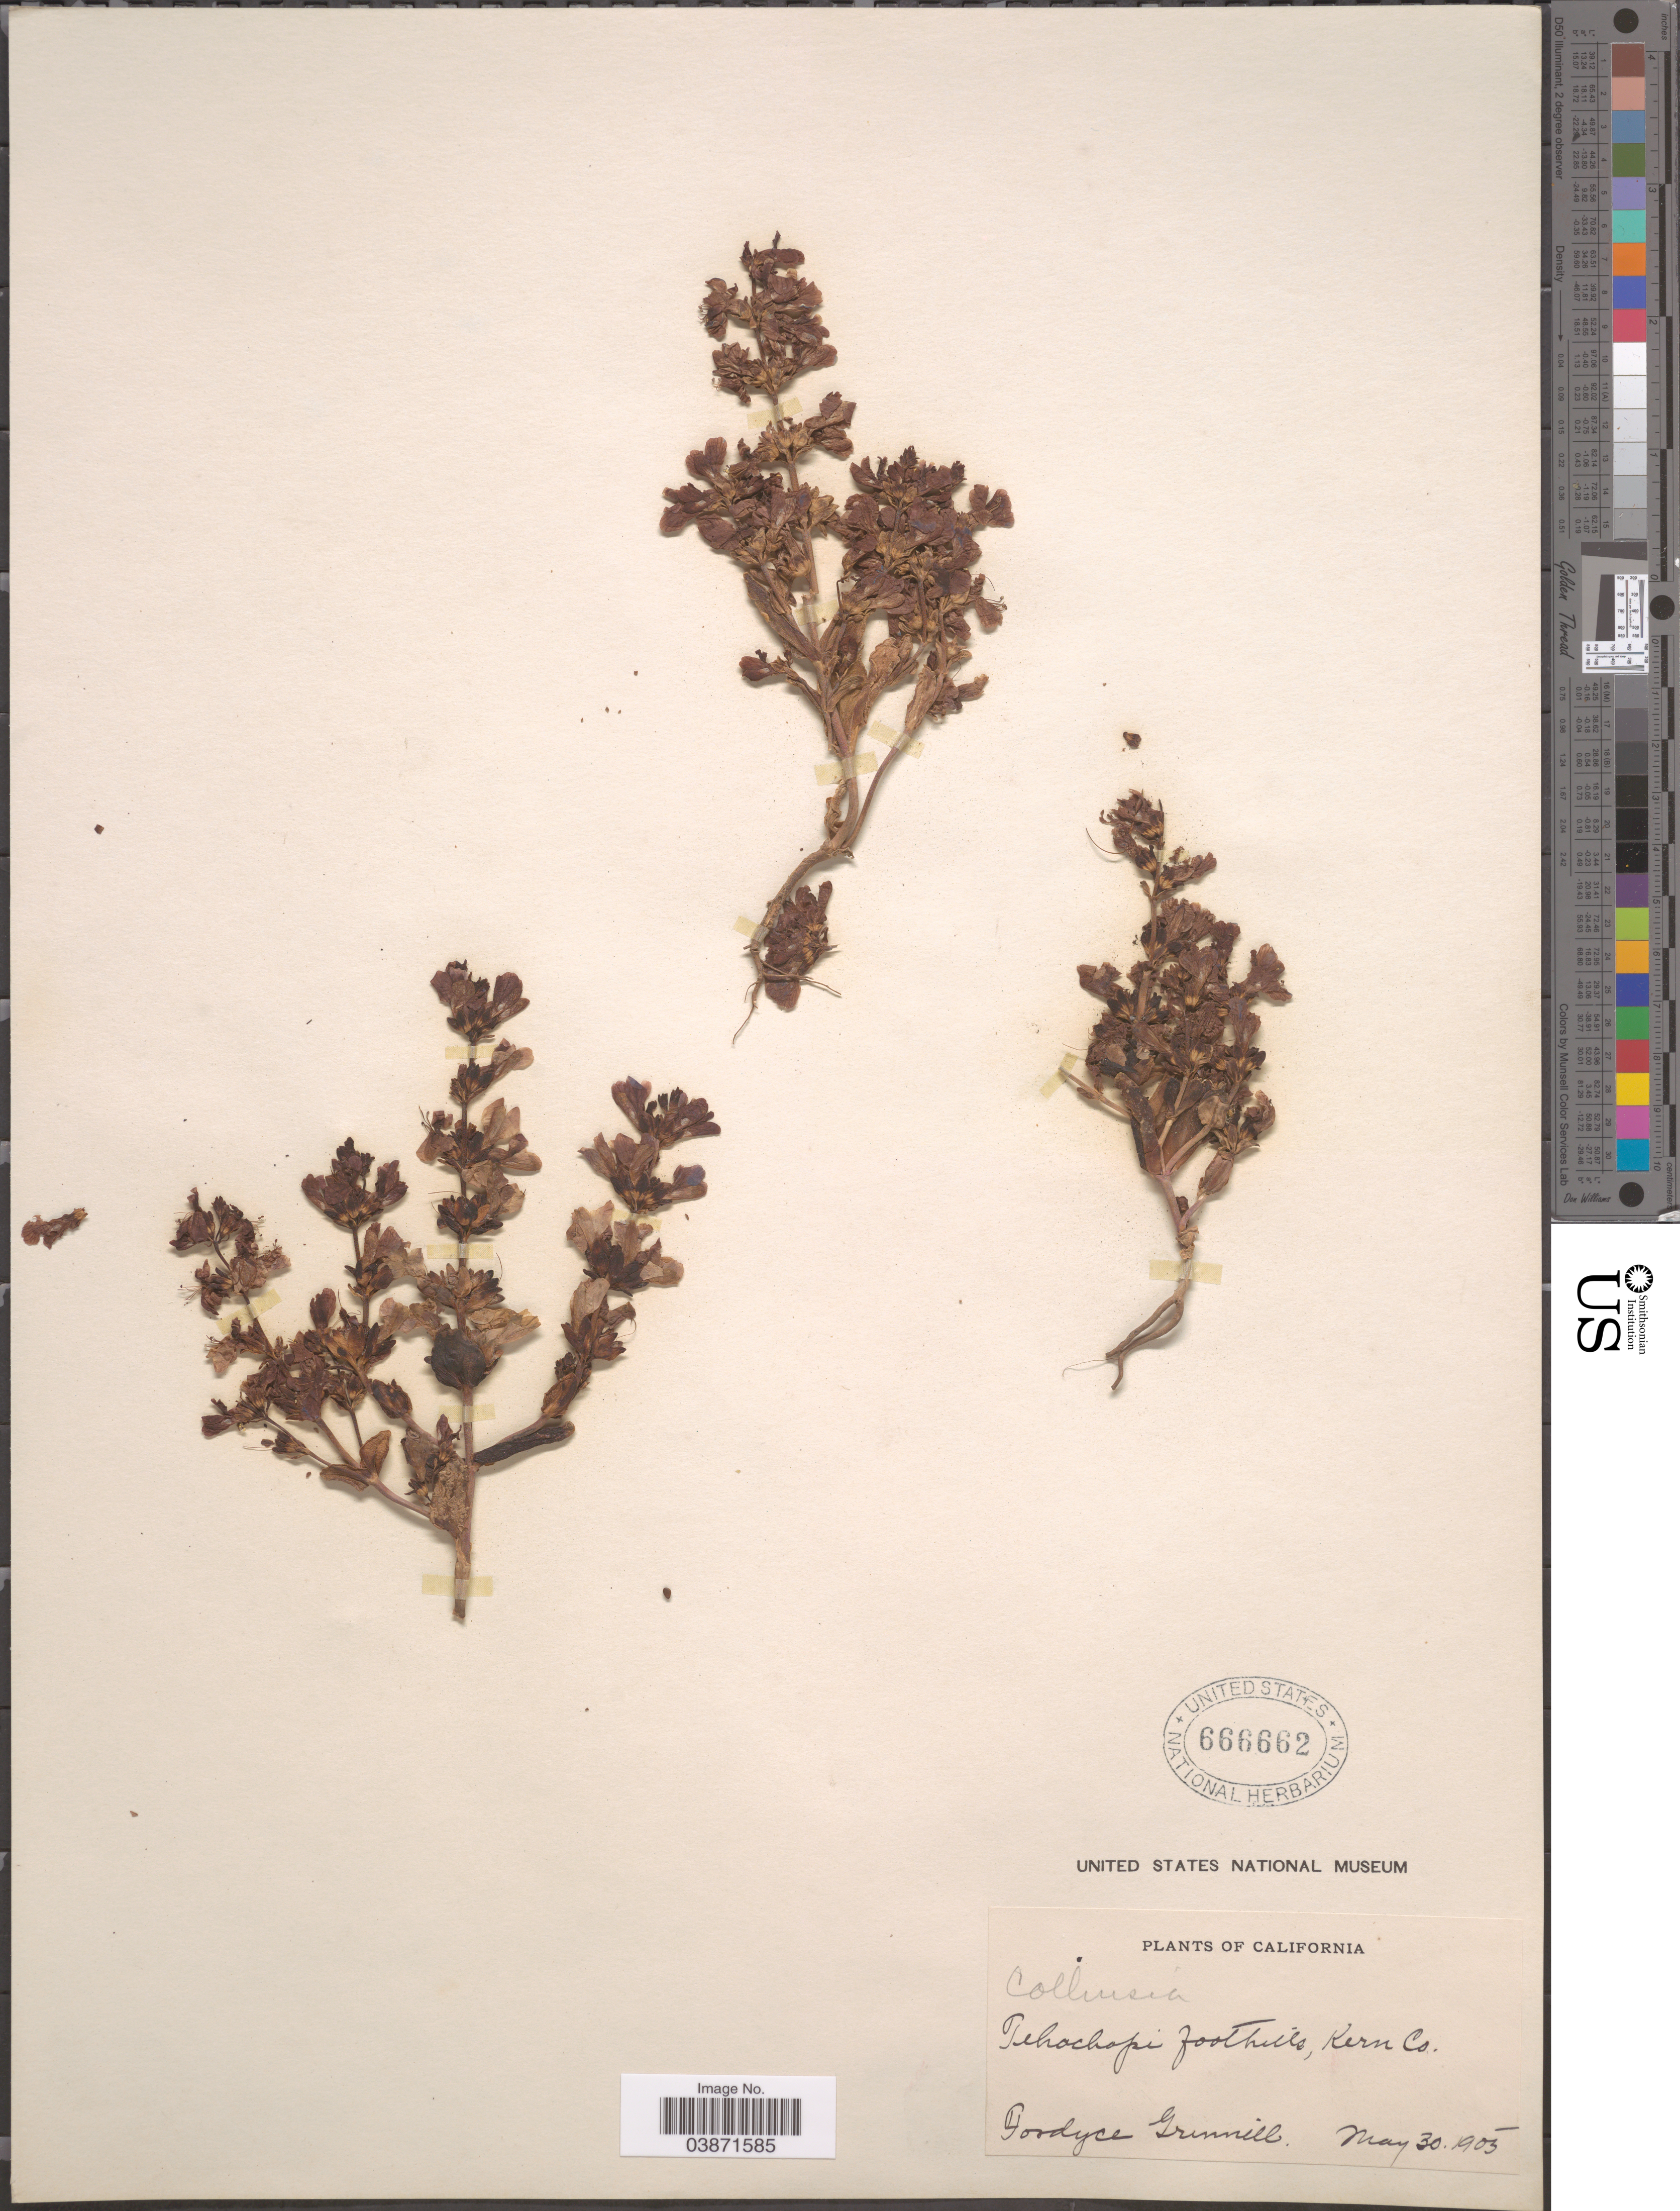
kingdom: Plantae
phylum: Tracheophyta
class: Magnoliopsida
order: Lamiales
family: Plantaginaceae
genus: Collinsia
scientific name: Collinsia sp.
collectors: F. Grinnell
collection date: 1905-05-30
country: United States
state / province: California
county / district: Kern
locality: Tehochapi foothills, Kern Co.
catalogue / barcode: US 666662